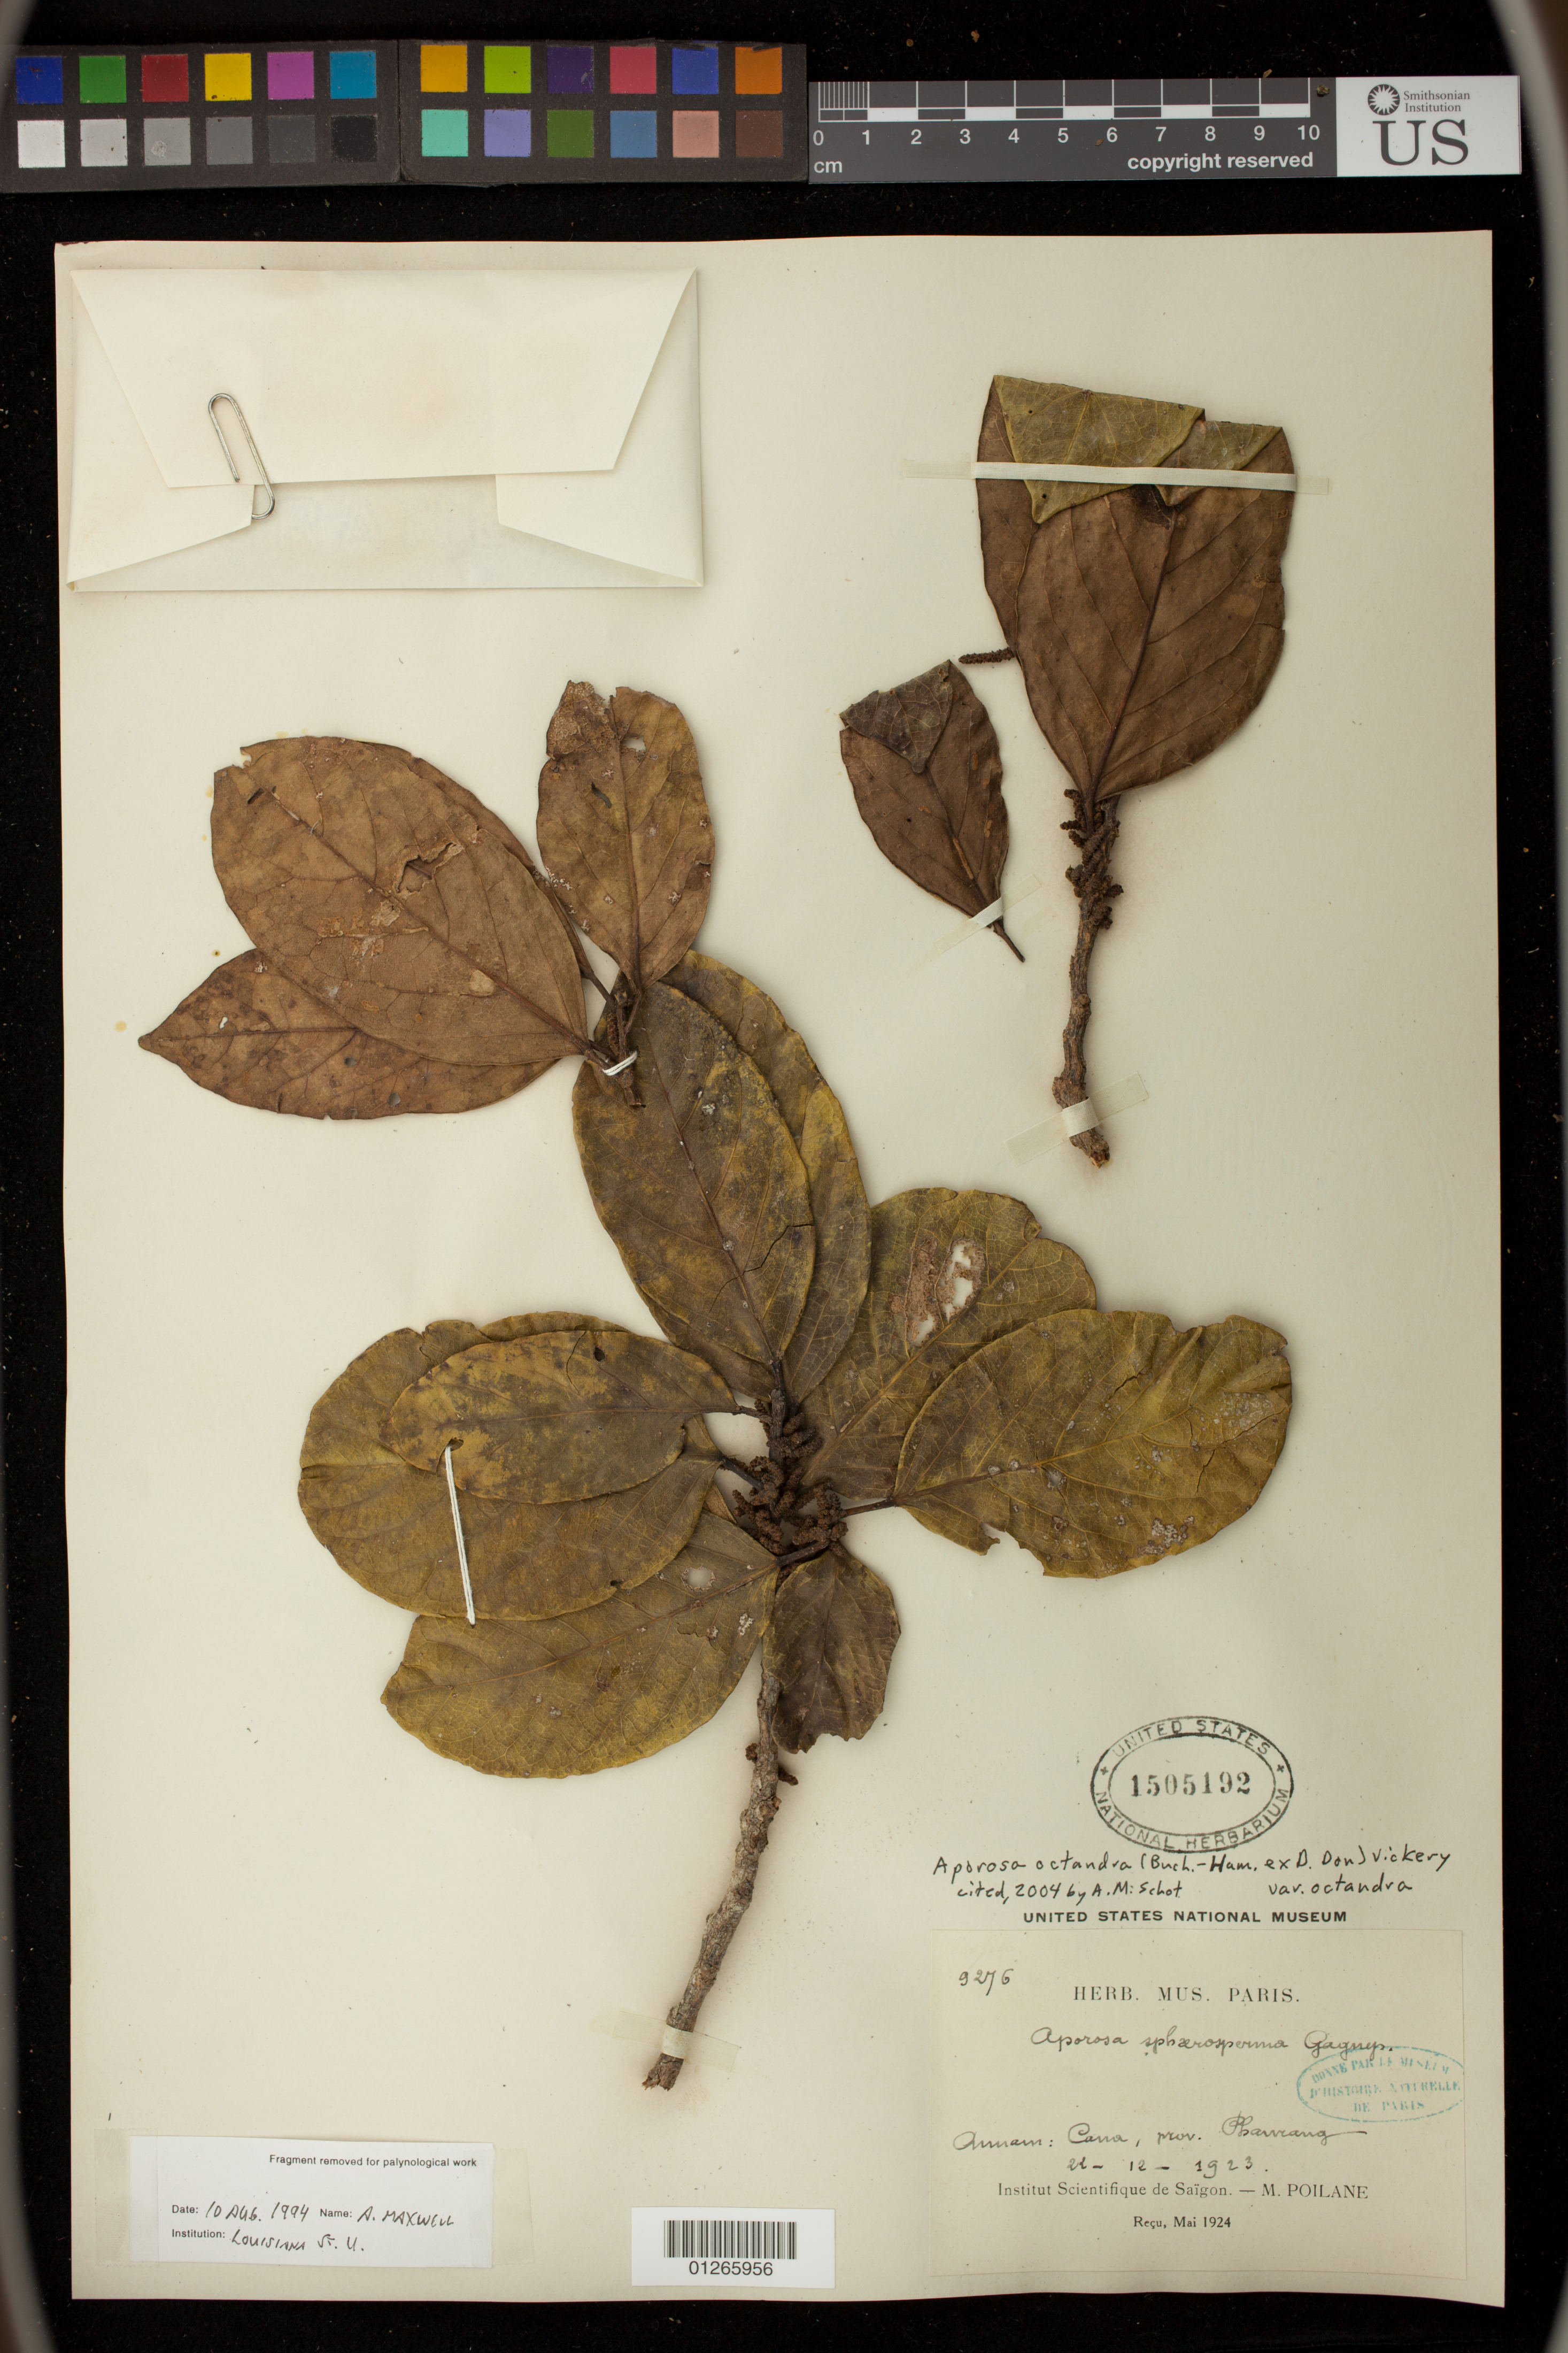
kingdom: Plantae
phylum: Tracheophyta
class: Magnoliopsida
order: Malpighiales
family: Phyllanthaceae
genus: Aporosa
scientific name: Aporosa octandra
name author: (Buch.-Ham. & D. Don) Vickery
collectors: M. Poilane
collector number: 9276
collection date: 1923-12-22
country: Vietnam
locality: Annam: Cama, prov. Phamrang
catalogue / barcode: US 1505192